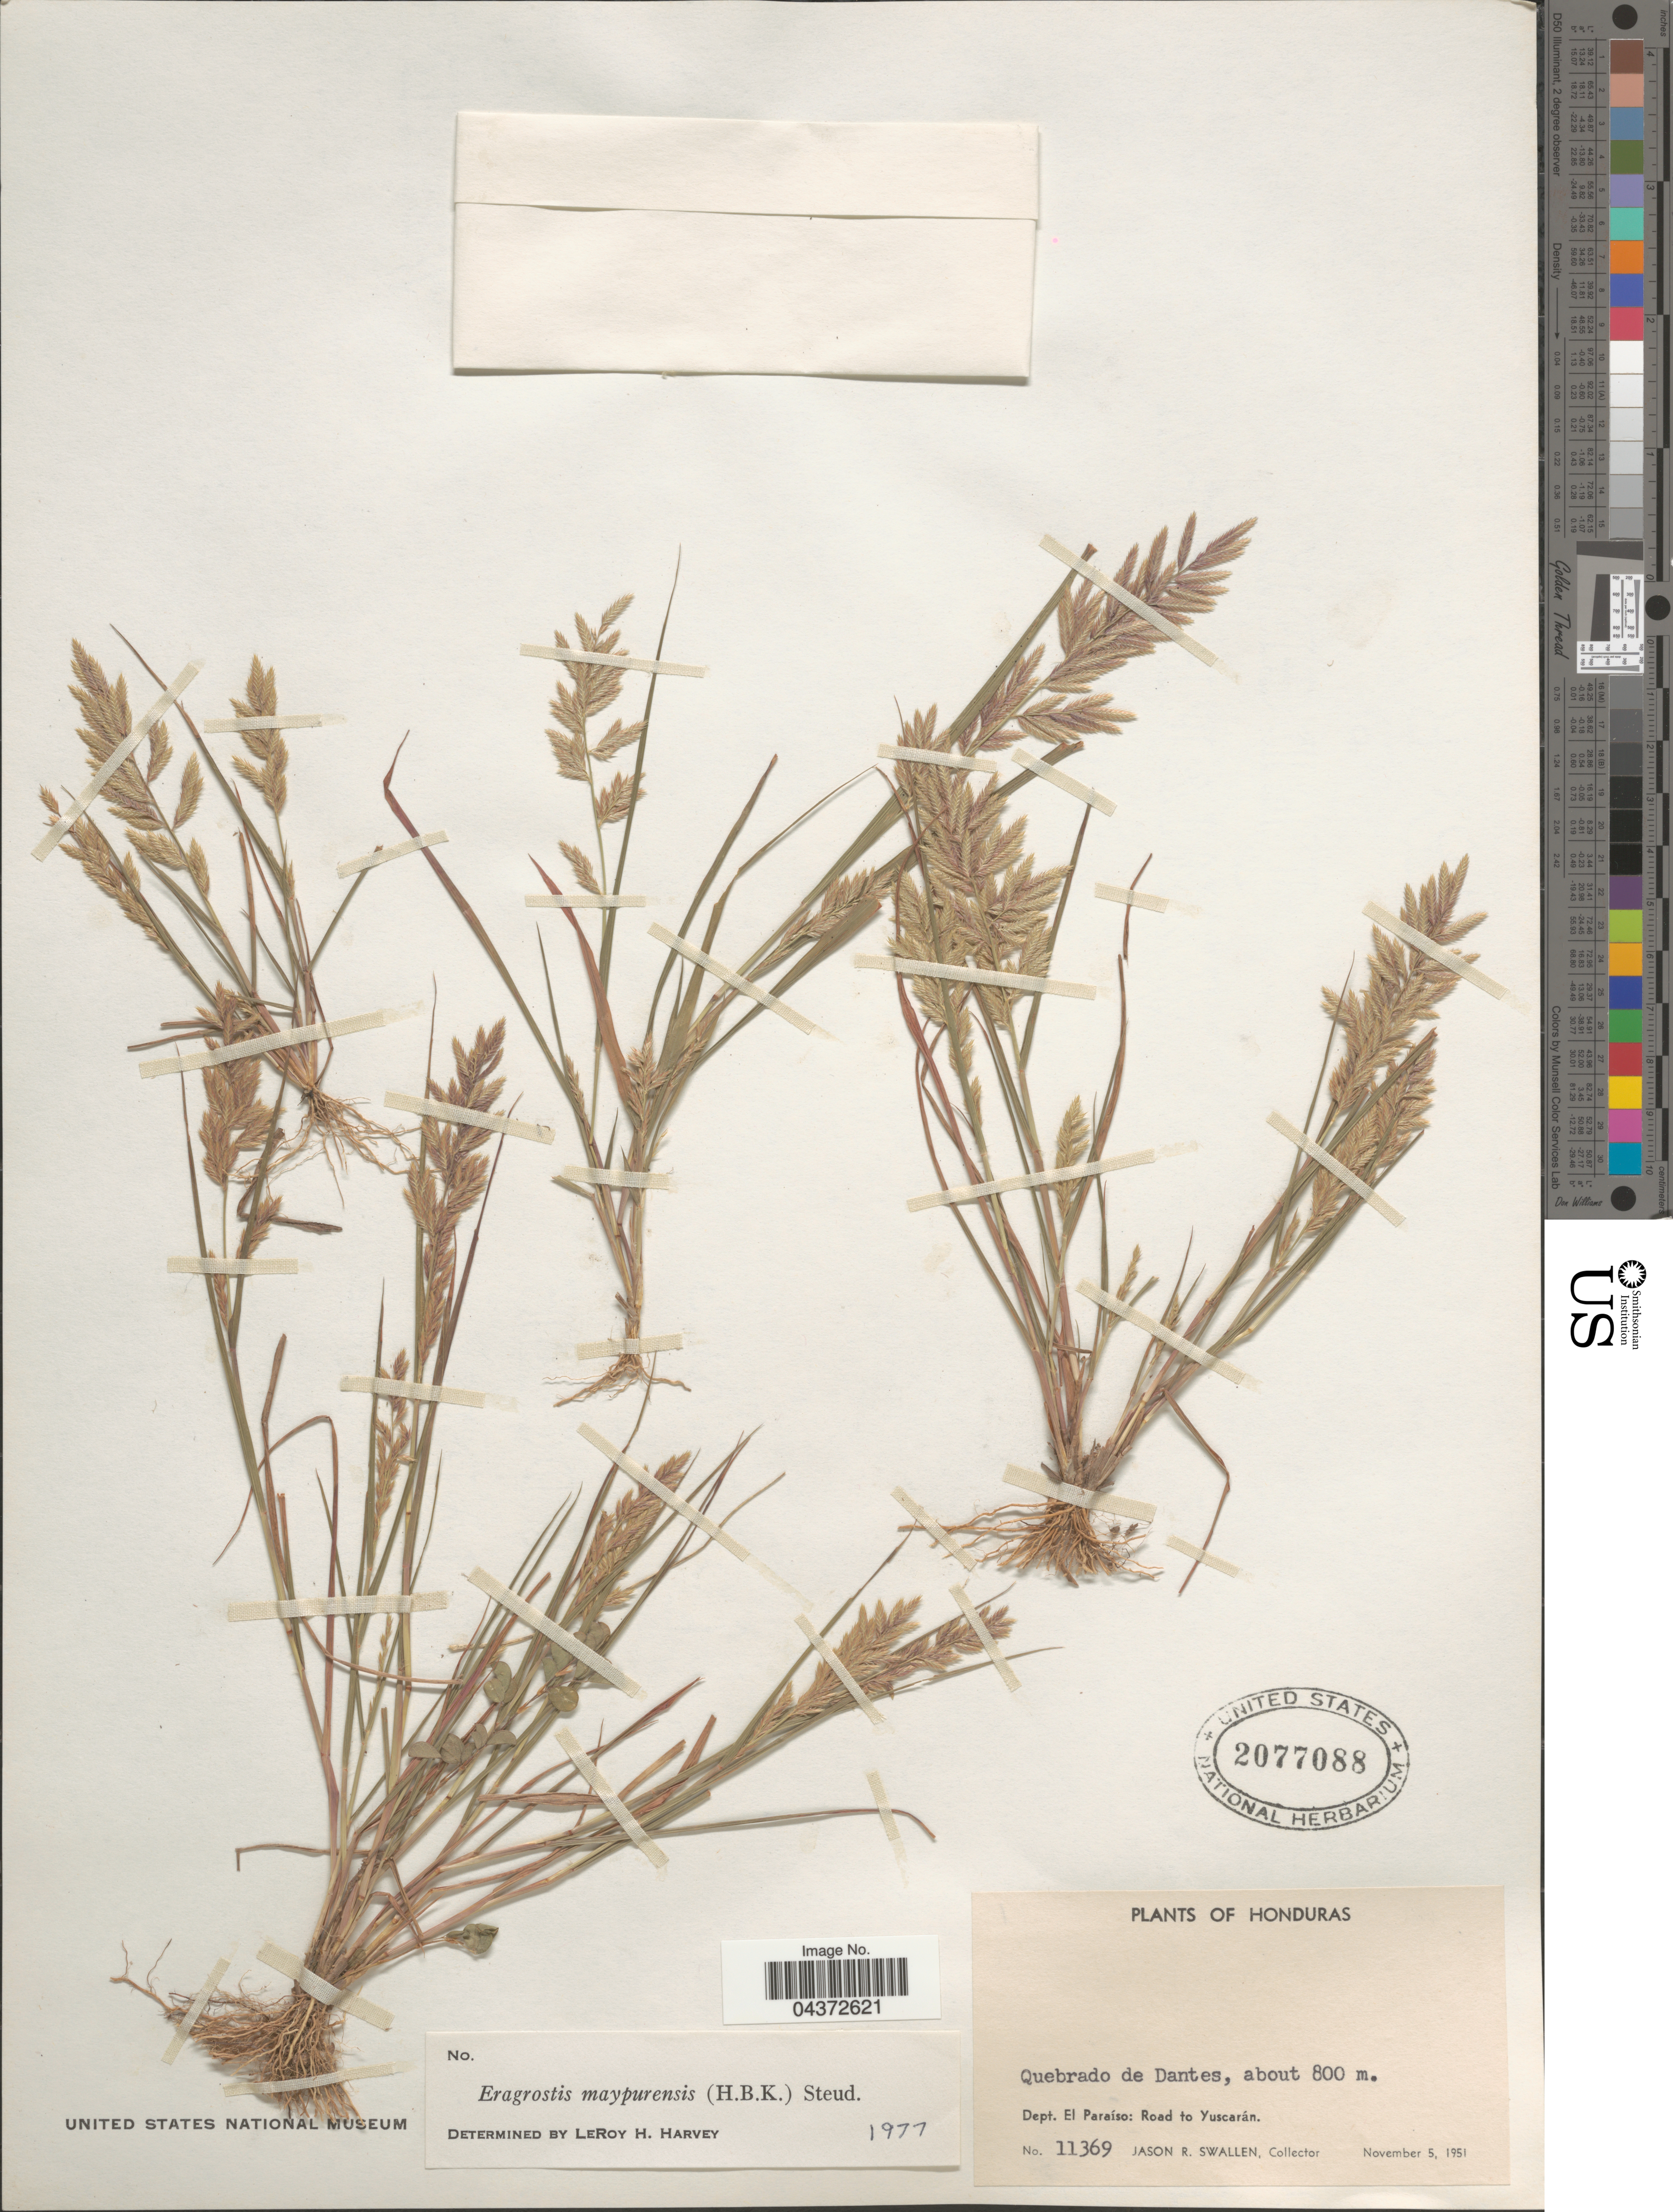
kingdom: Plantae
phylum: Tracheophyta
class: Liliopsida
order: Poales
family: Poaceae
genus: Eragrostis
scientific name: Eragrostis maypurensis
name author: (Kunth) Steud.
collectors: J. R. Swallen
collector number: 11369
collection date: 1951-11-05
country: Honduras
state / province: El Paraiso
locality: Quebrado de Dantes. Dept. El Paraíso: Road to Yuscarán.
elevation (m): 800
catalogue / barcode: US 2077088